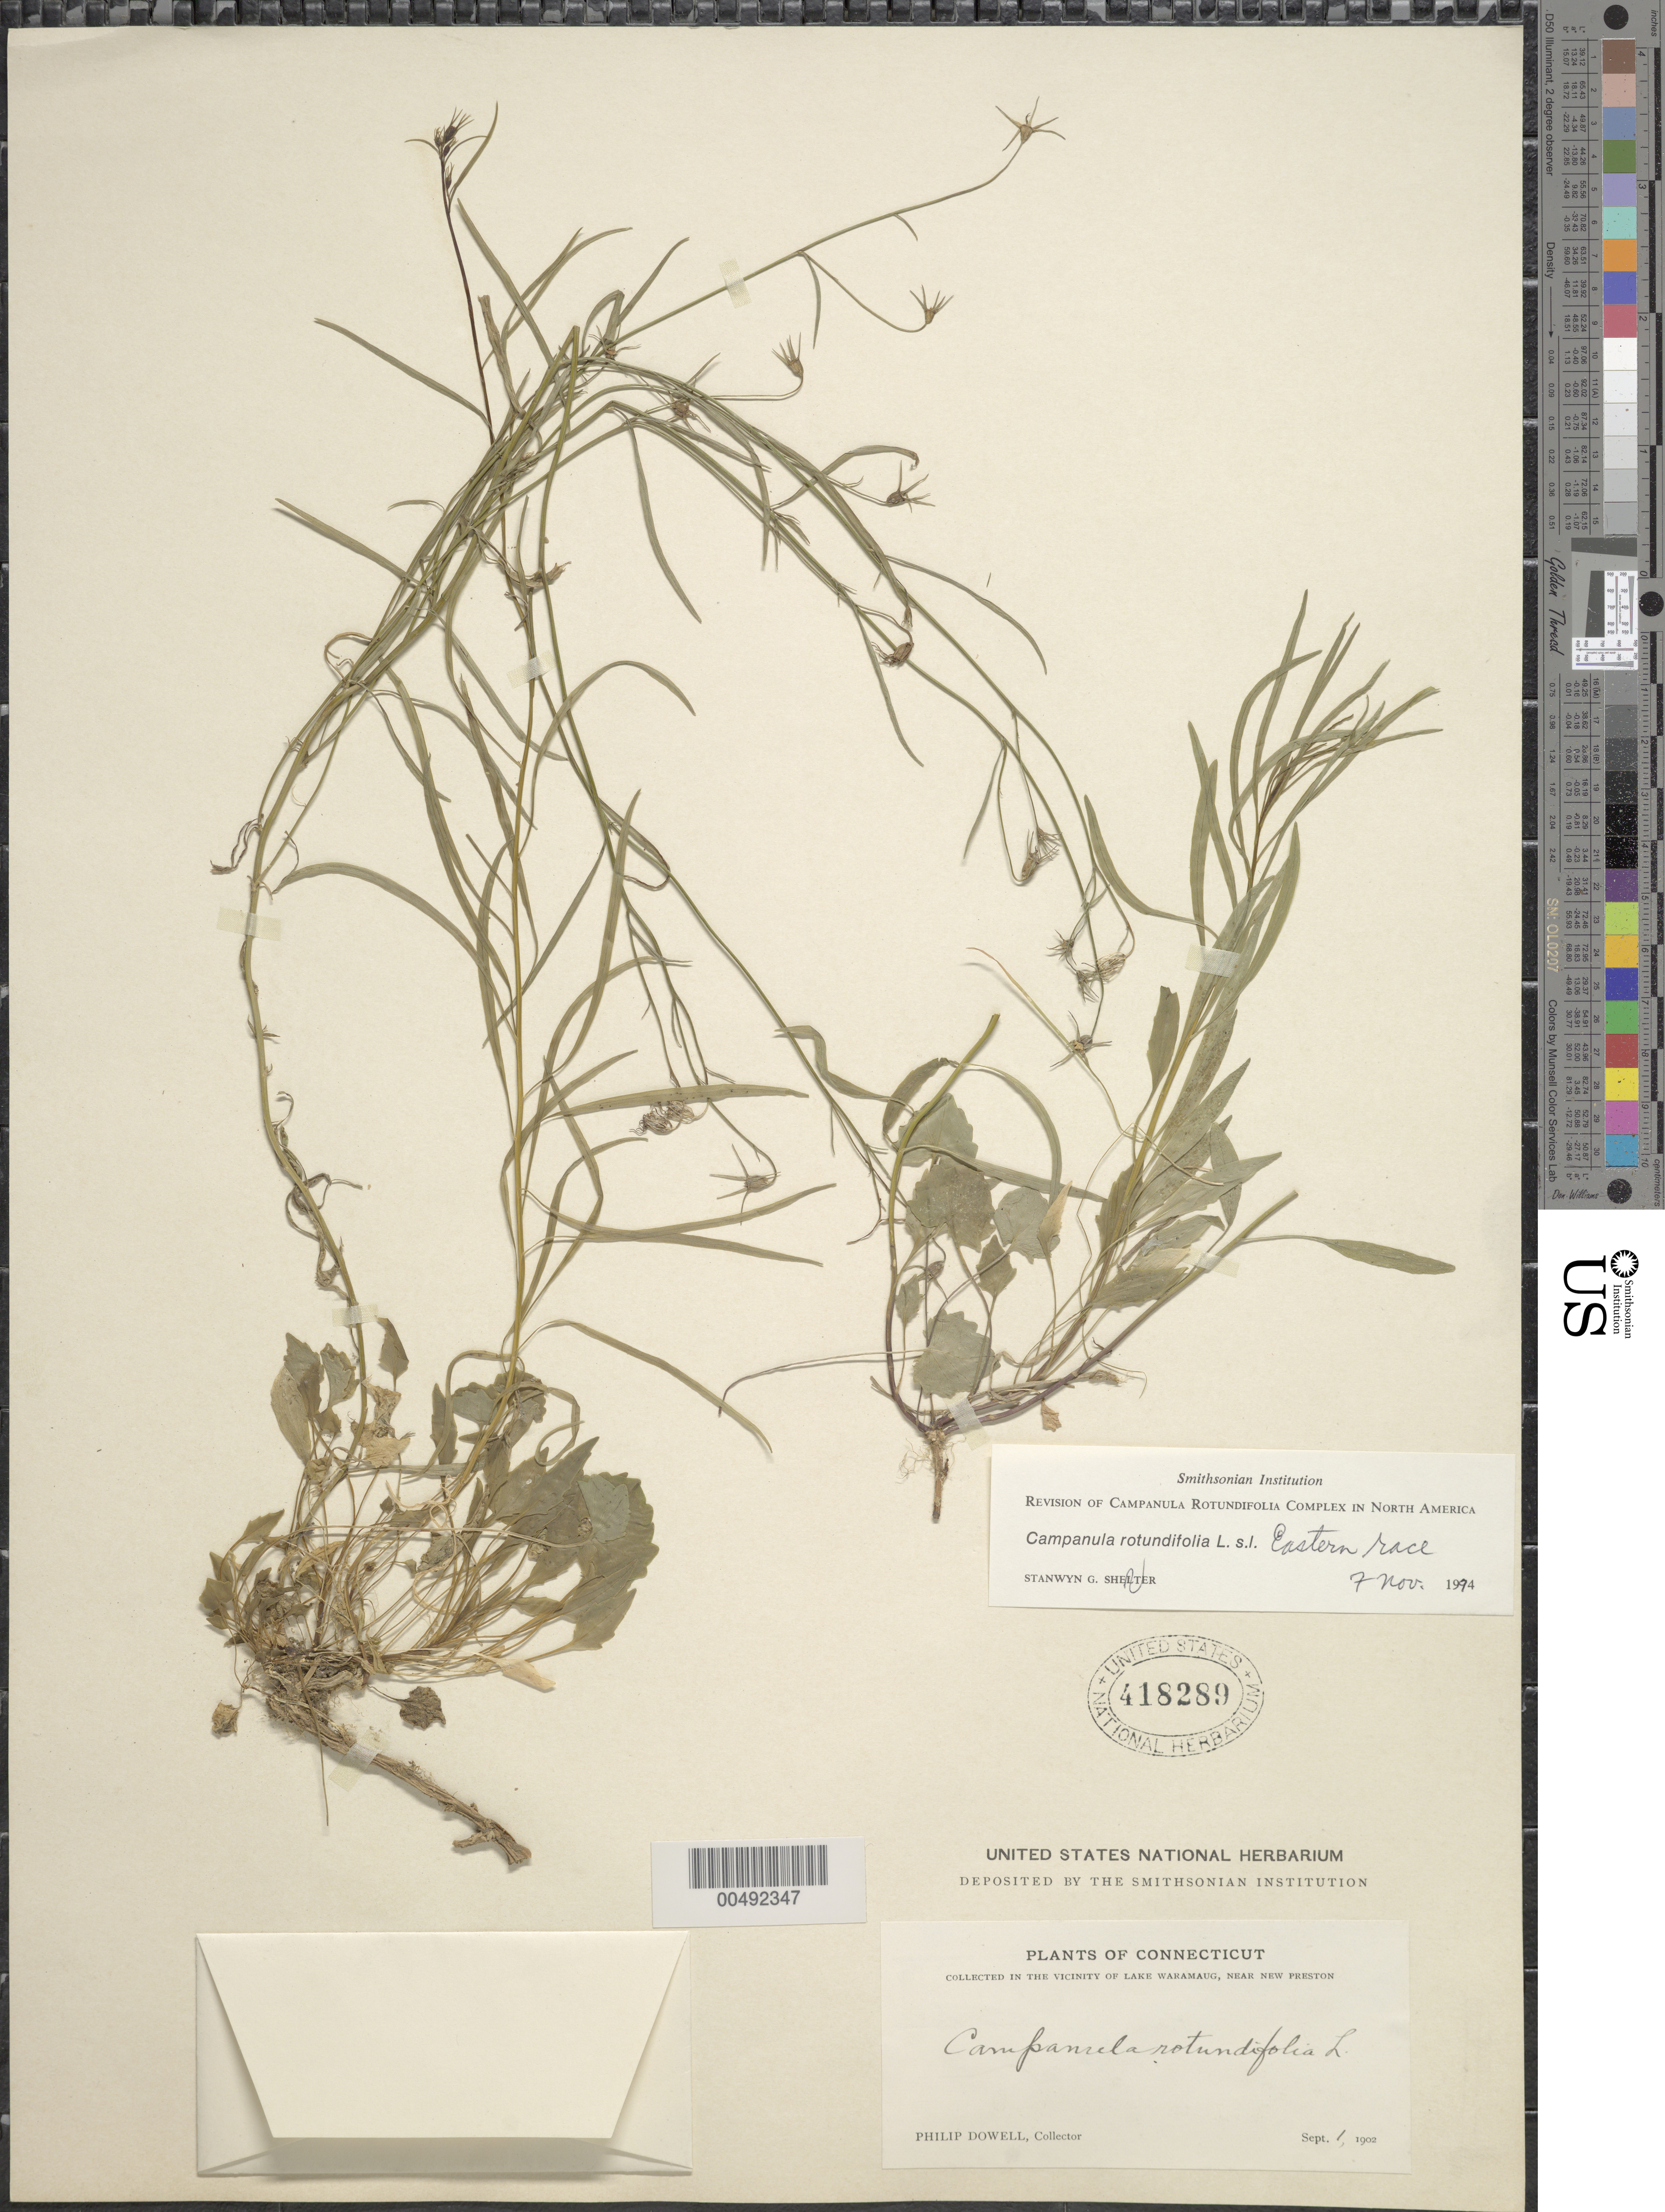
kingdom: Plantae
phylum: Tracheophyta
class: Magnoliopsida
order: Asterales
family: Campanulaceae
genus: Campanula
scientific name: Campanula rotundifolia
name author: L.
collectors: P. Dowell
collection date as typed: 01 Sep 1902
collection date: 1902-09-01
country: United States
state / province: Connecticut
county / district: Litchfield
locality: Lake Waramaug, near New Preston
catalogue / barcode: US 418289